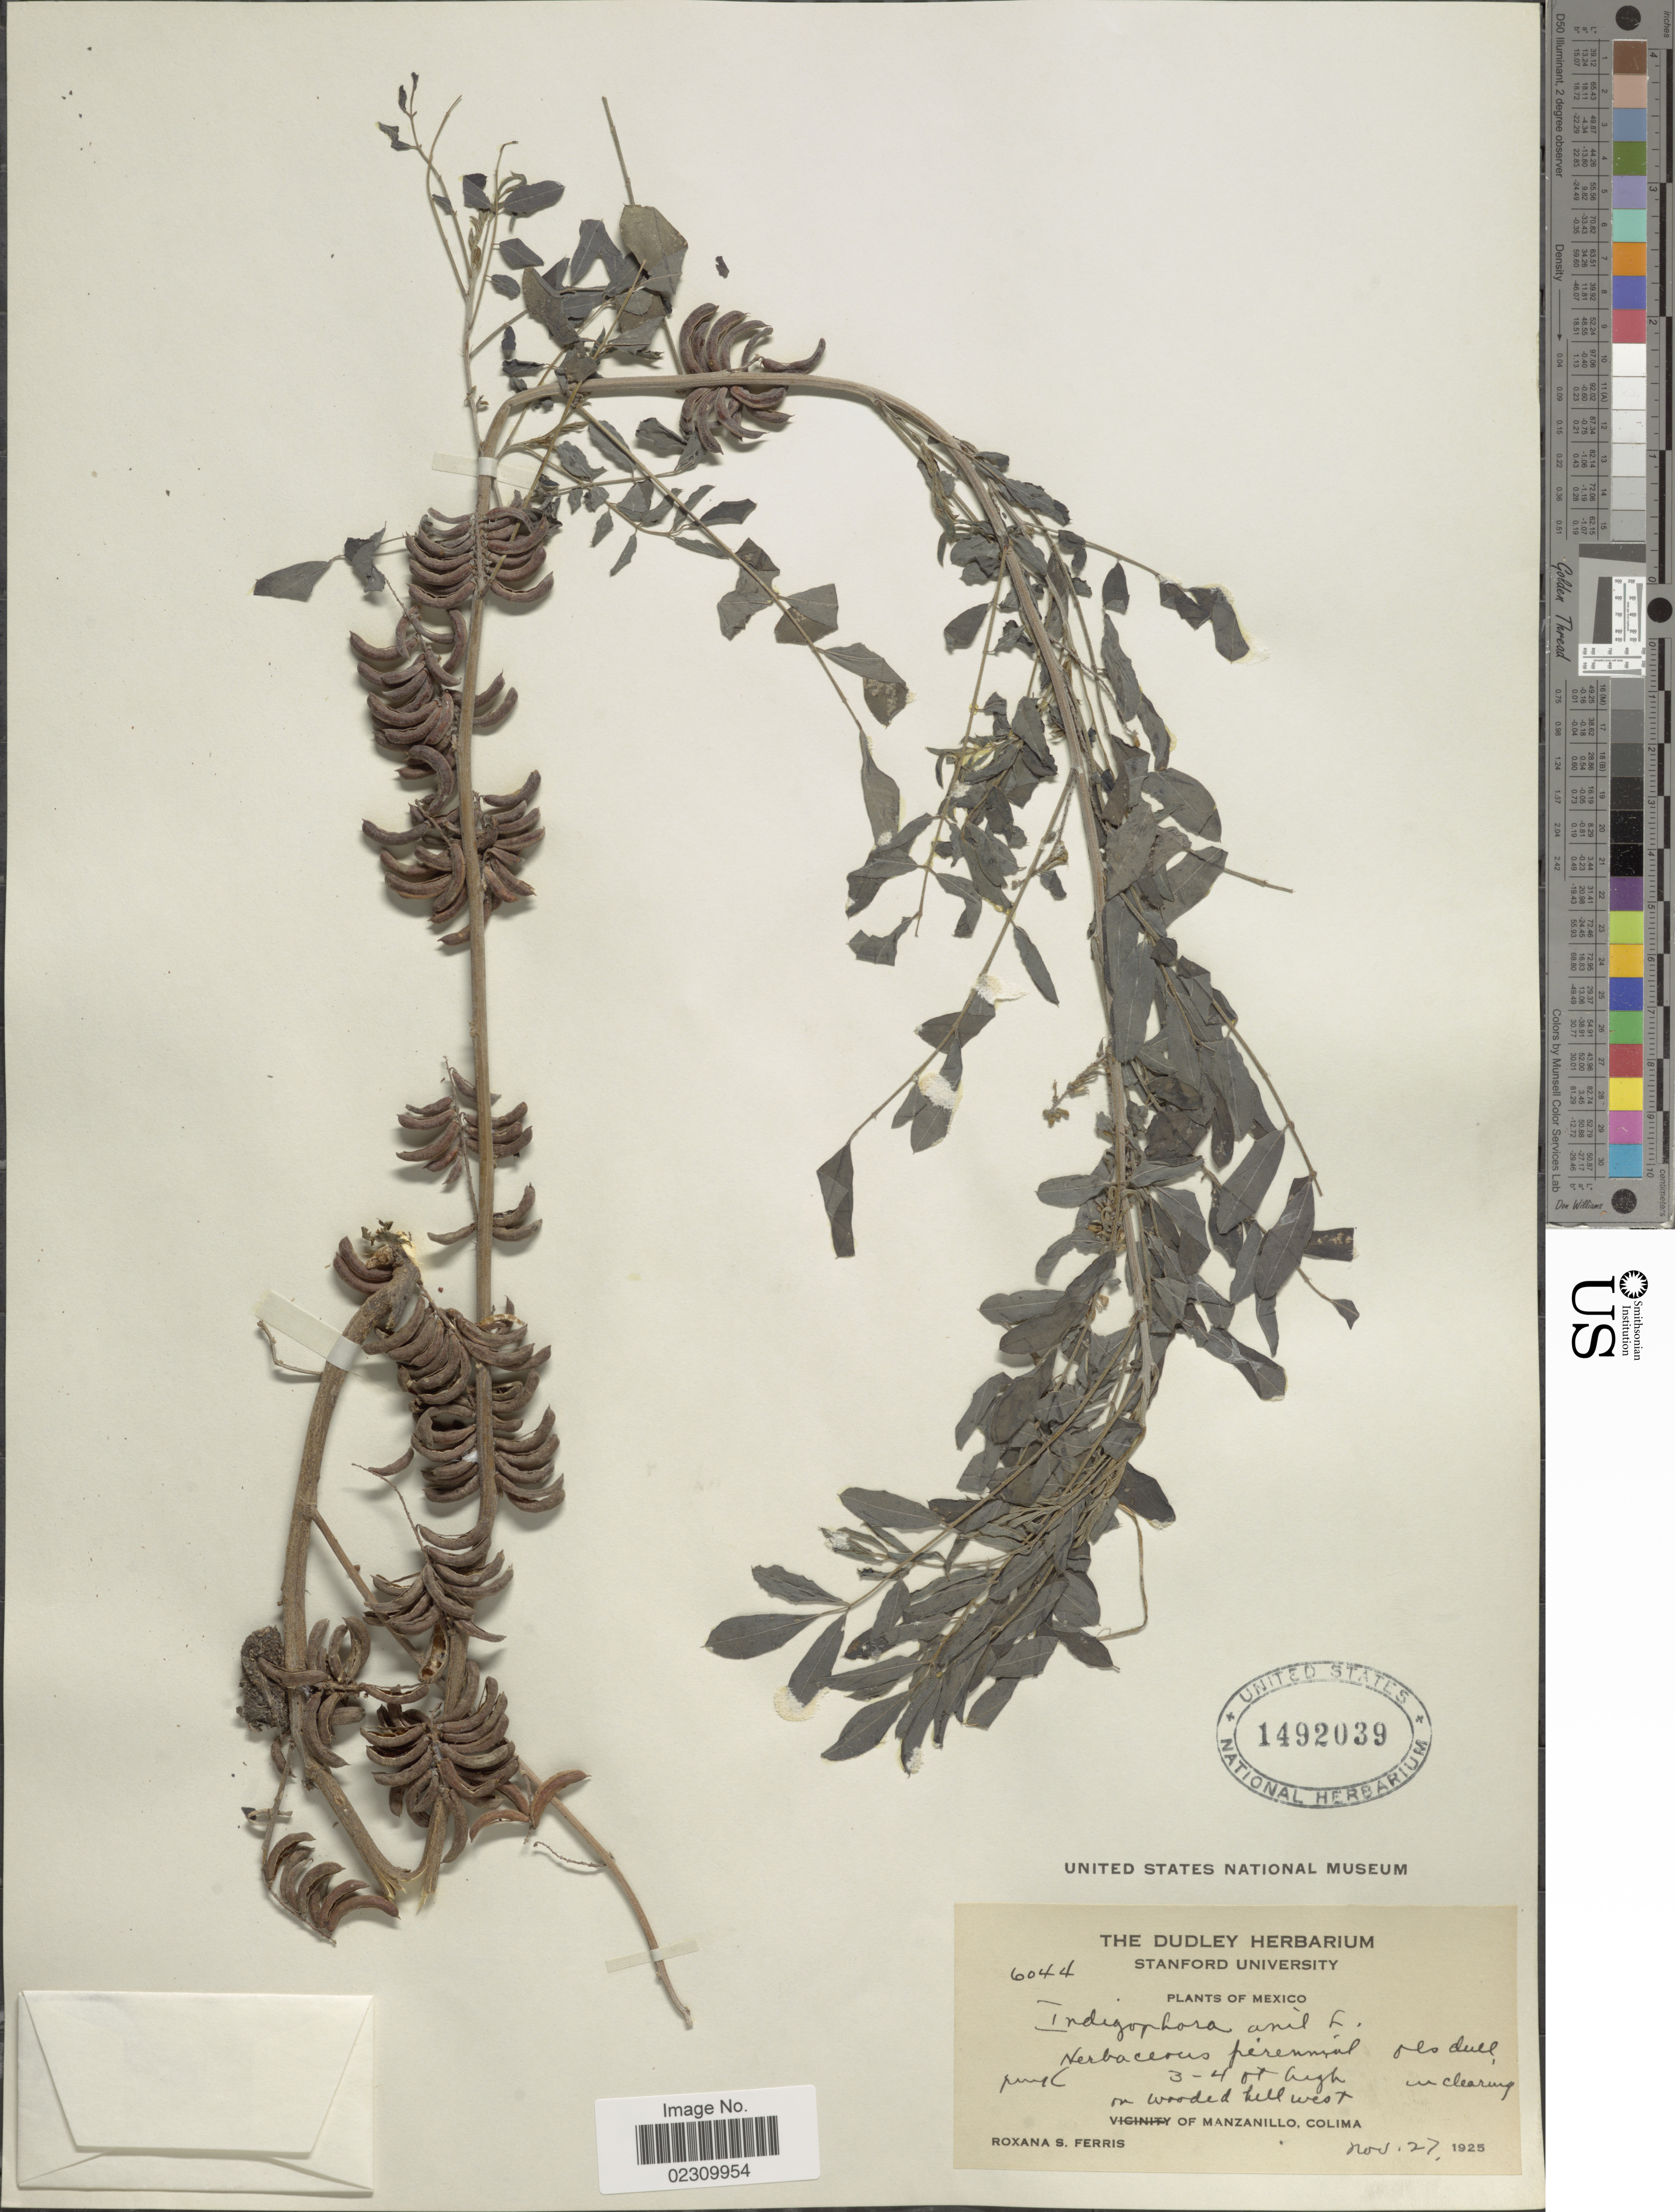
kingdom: Plantae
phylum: Tracheophyta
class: Magnoliopsida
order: Fabales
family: Fabaceae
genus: Indigofera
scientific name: Indigofera suffruticosa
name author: Mill.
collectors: R. S. Ferris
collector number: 6044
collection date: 1925-11-27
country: Mexico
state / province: Colima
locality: On wooded hill west of Manzanillo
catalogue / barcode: US 1492039